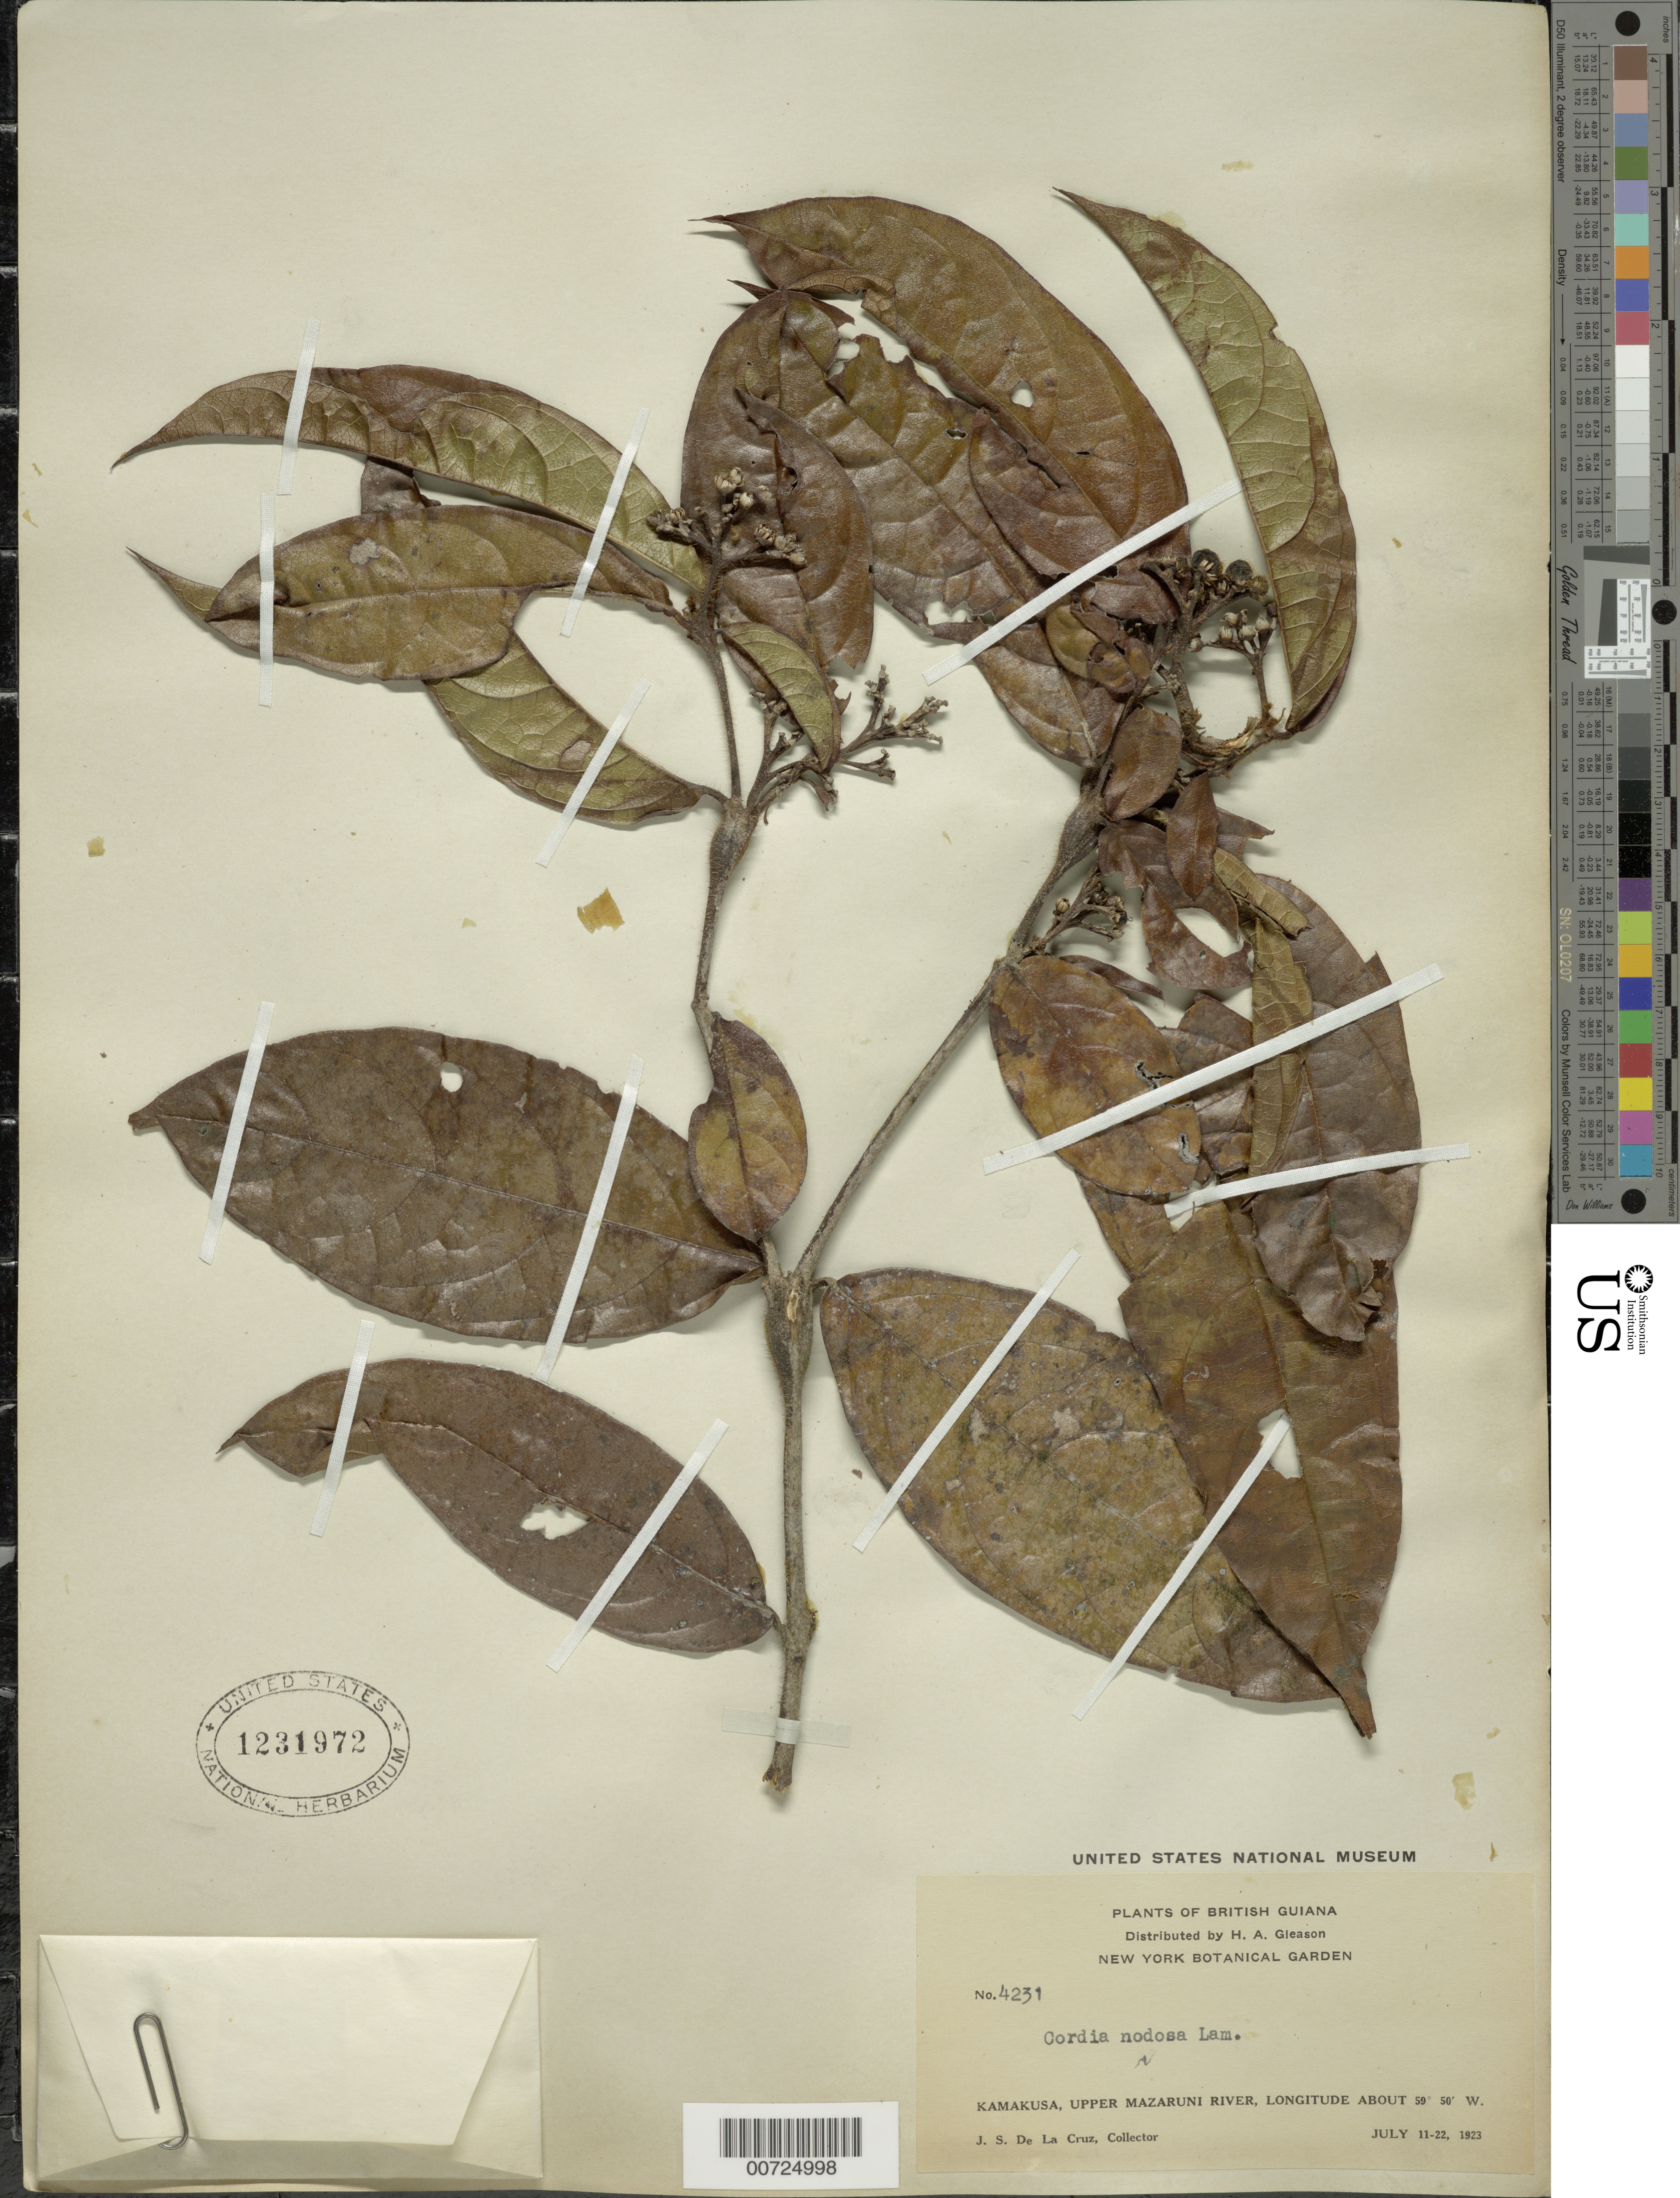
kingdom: Plantae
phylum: Tracheophyta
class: Magnoliopsida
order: Boraginales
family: Cordiaceae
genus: Cordia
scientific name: Cordia nodosa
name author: Lam.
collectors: J. S. de la Cruz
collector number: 4231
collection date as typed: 11-Jul-23 to 22-Jul-23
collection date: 1923-07-11/1923-07-22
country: Guyana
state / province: Cuyuni-Mazaruni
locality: Kamakusa, Upper Mazaruni R.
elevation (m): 100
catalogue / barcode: US 1231972